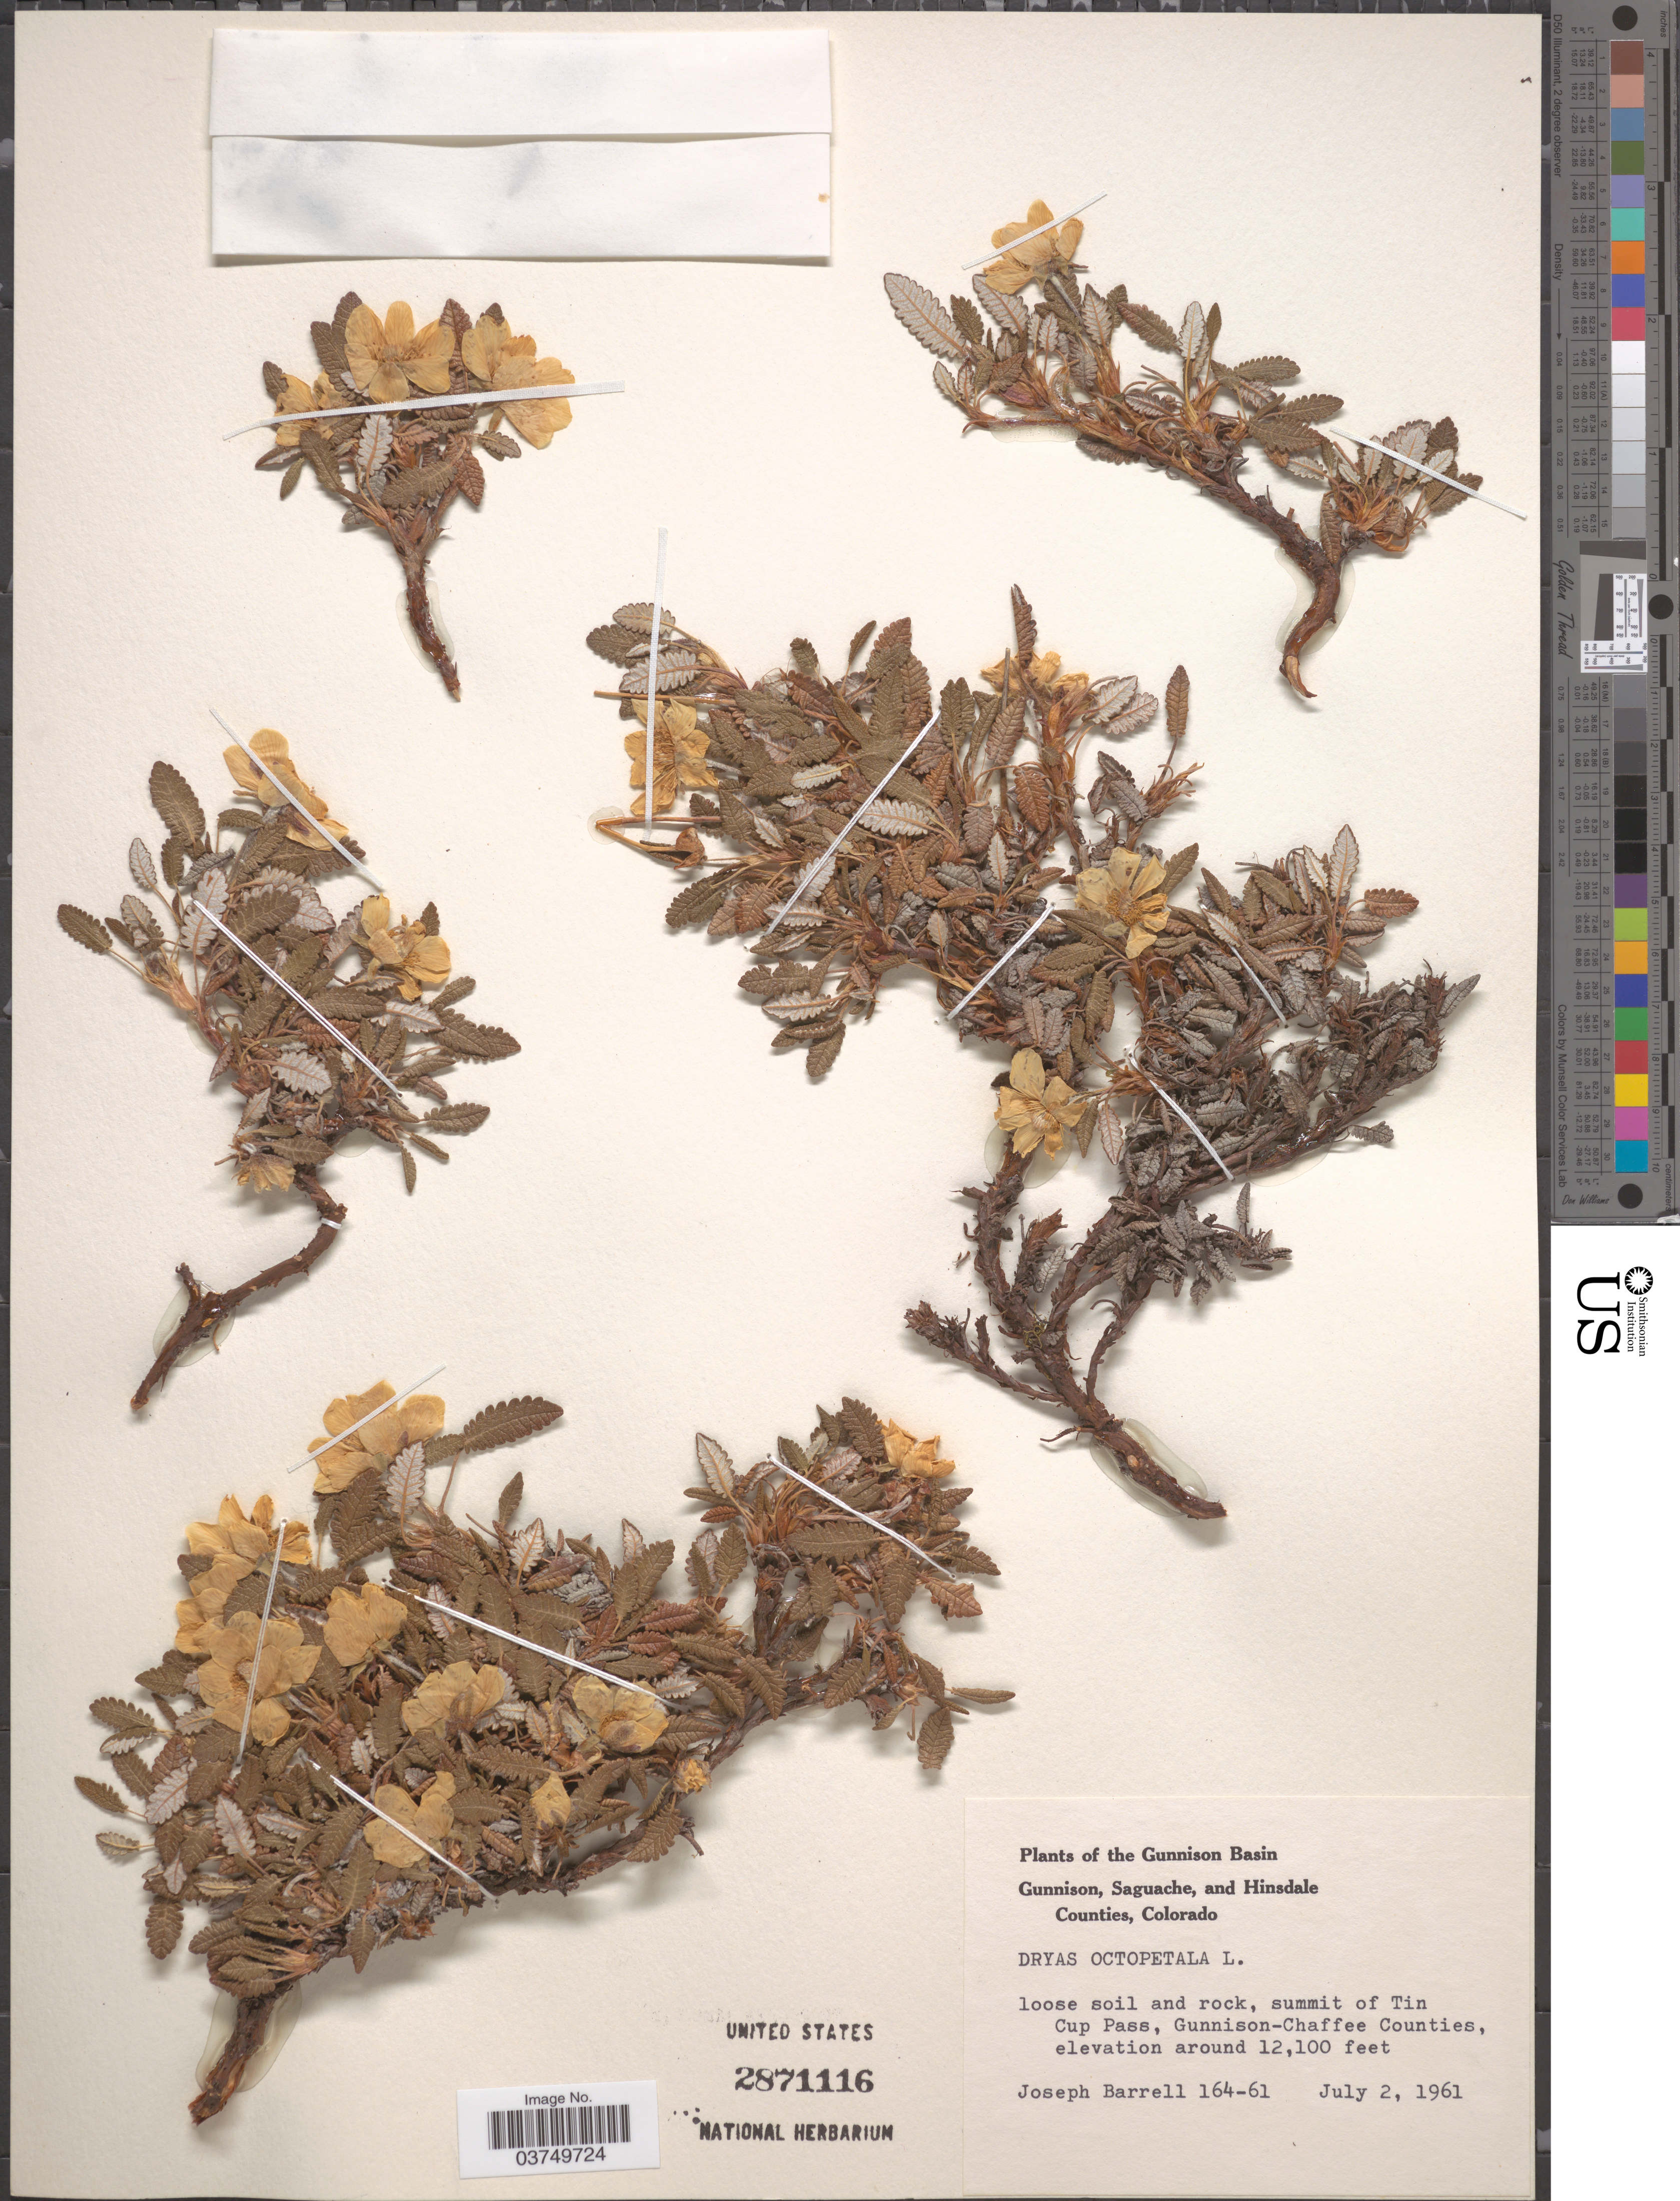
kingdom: Plantae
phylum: Tracheophyta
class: Magnoliopsida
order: Rosales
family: Rosaceae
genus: Dryas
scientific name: Dryas octopetala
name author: L.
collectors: J. Barrell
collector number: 164-61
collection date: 1961-07-02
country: United States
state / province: Colorado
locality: The Gunnison Basin. Summit of Tin Cup Pass, Gunnison-Chaffee Counties.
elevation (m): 3688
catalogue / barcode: US 2871116